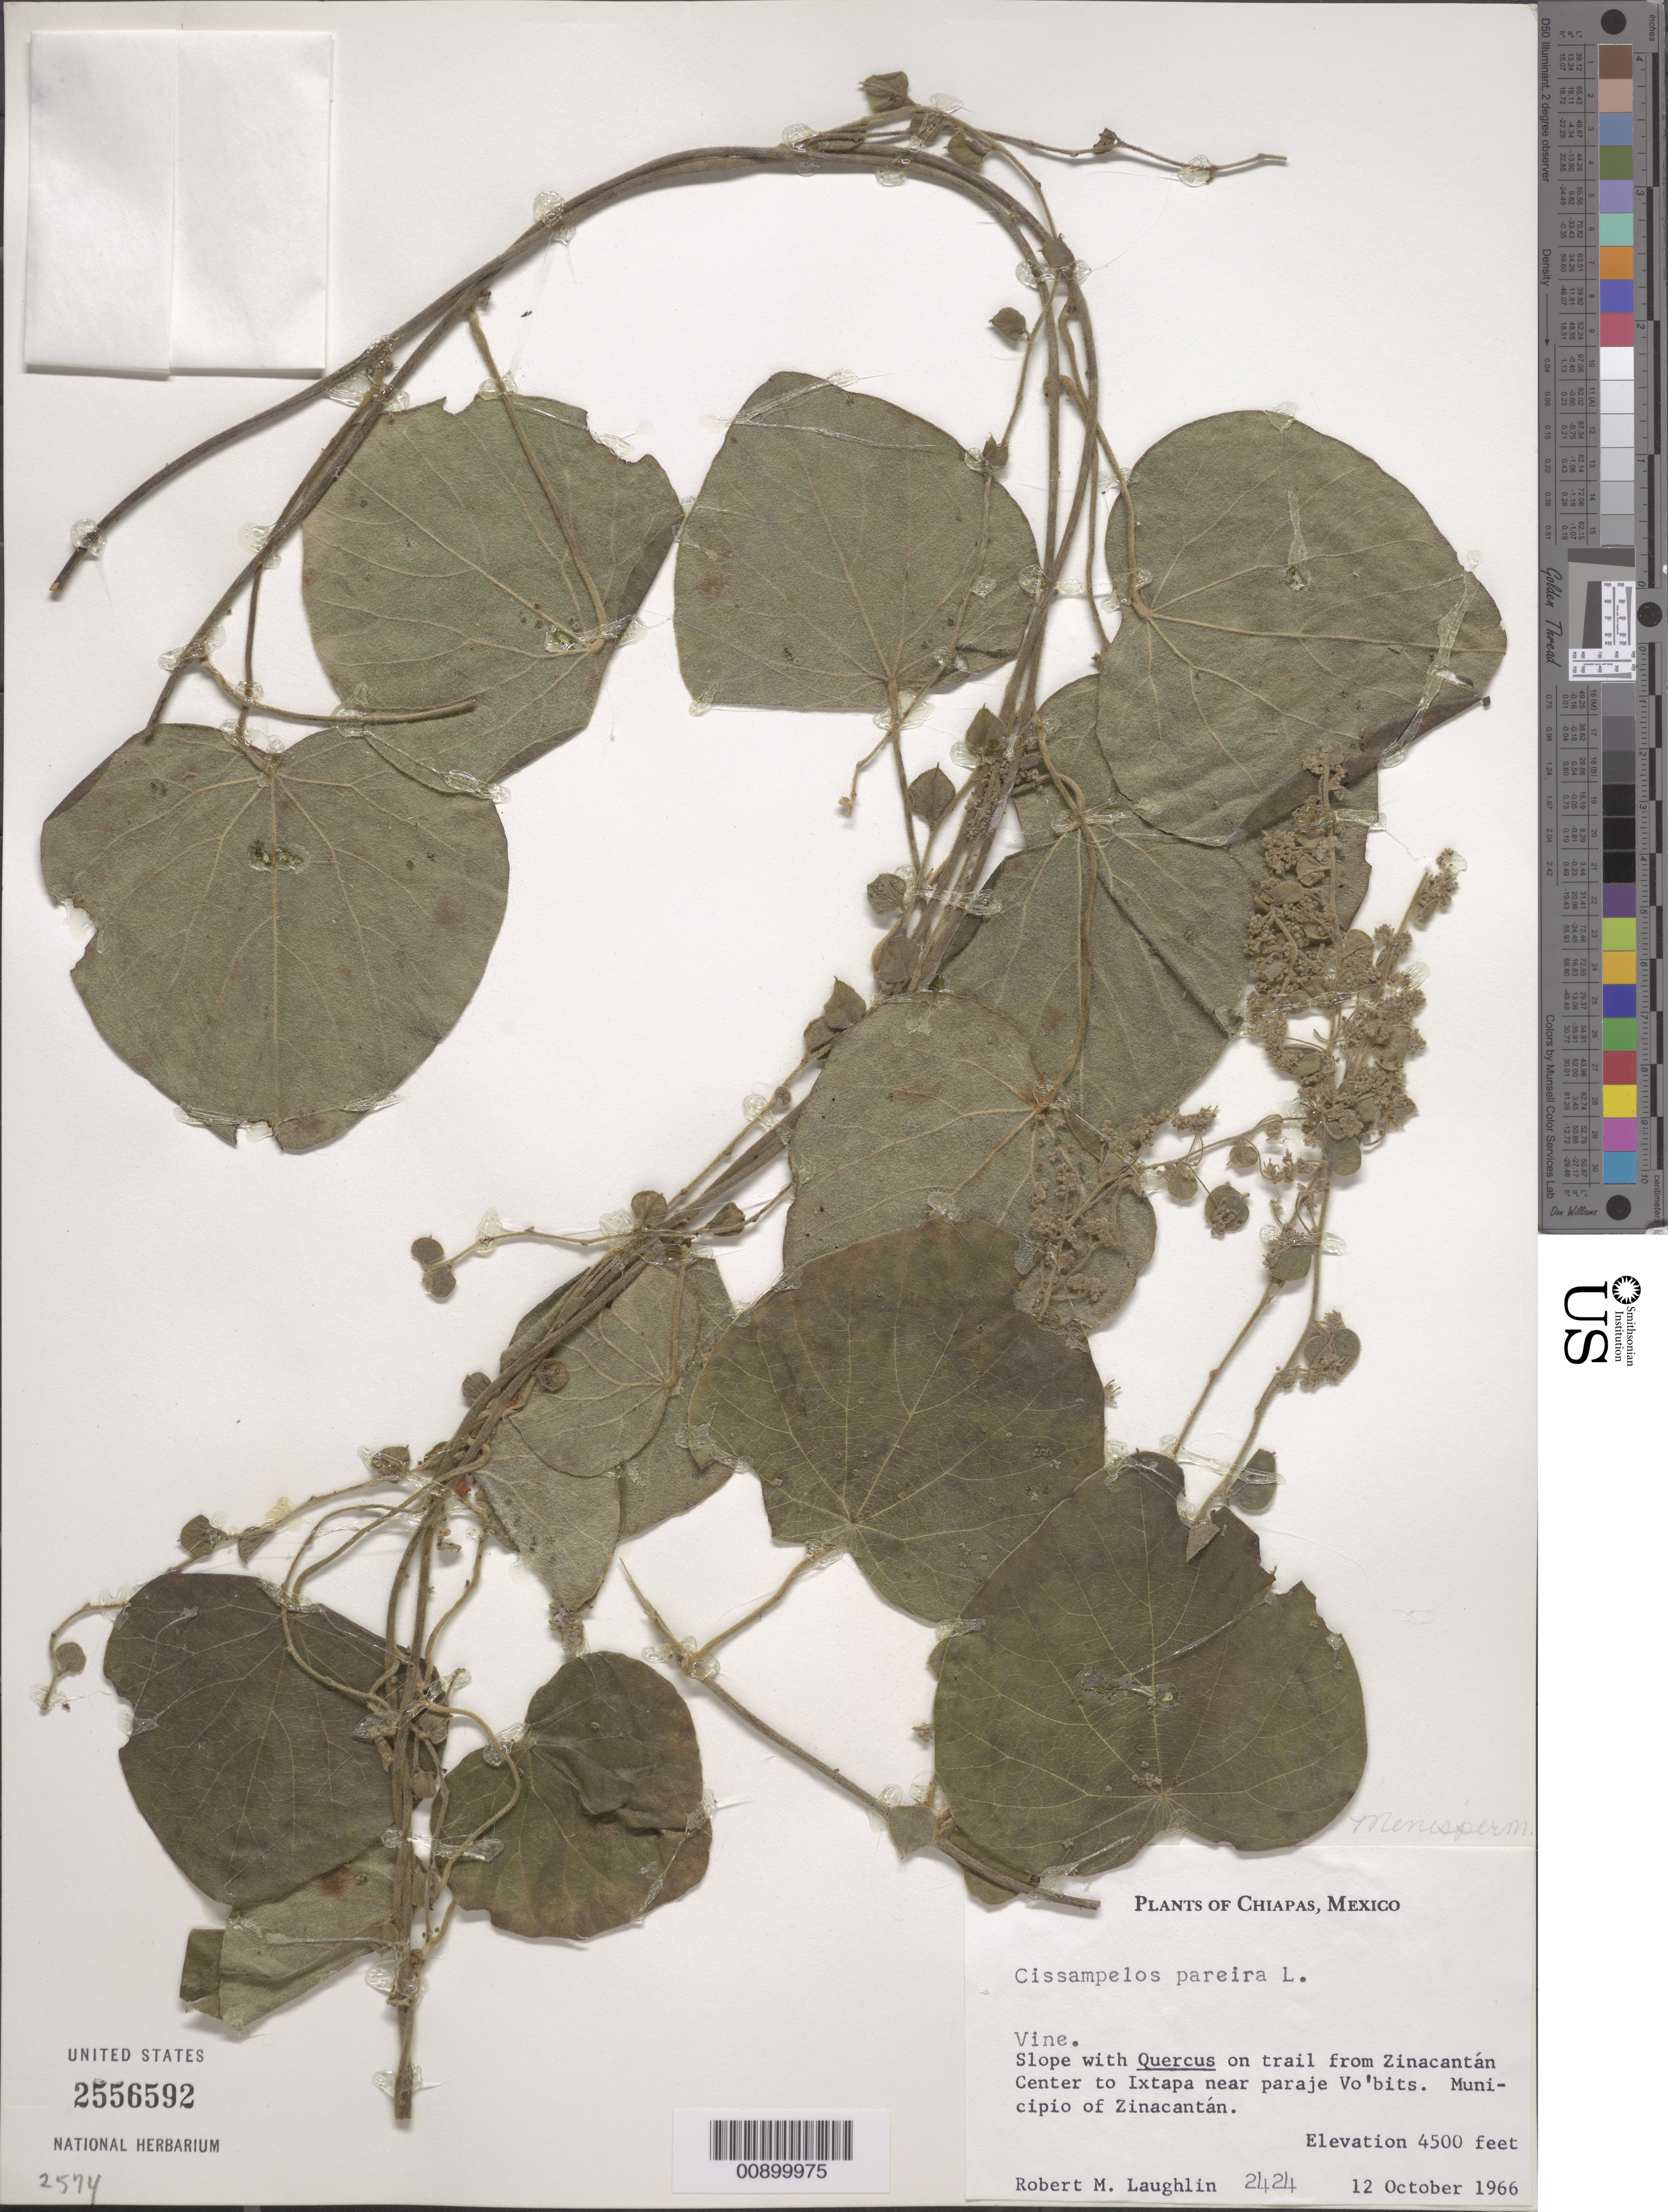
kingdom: Plantae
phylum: Tracheophyta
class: Magnoliopsida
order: Ranunculales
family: Menispermaceae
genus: Cissampelos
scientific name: Cissampelos pareira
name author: L.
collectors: R. M. Laughlin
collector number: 2424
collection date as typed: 12 Oct 1966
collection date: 1966-10-12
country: Mexico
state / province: Chiapas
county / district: Zinacantán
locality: On trail from Zinacantán Center to Ixtapa near paraje Vo'bits. Municipio of Zinacantán, Chiapas.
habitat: Slope with Quercus on trail.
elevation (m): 1372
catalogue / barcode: US 2556592